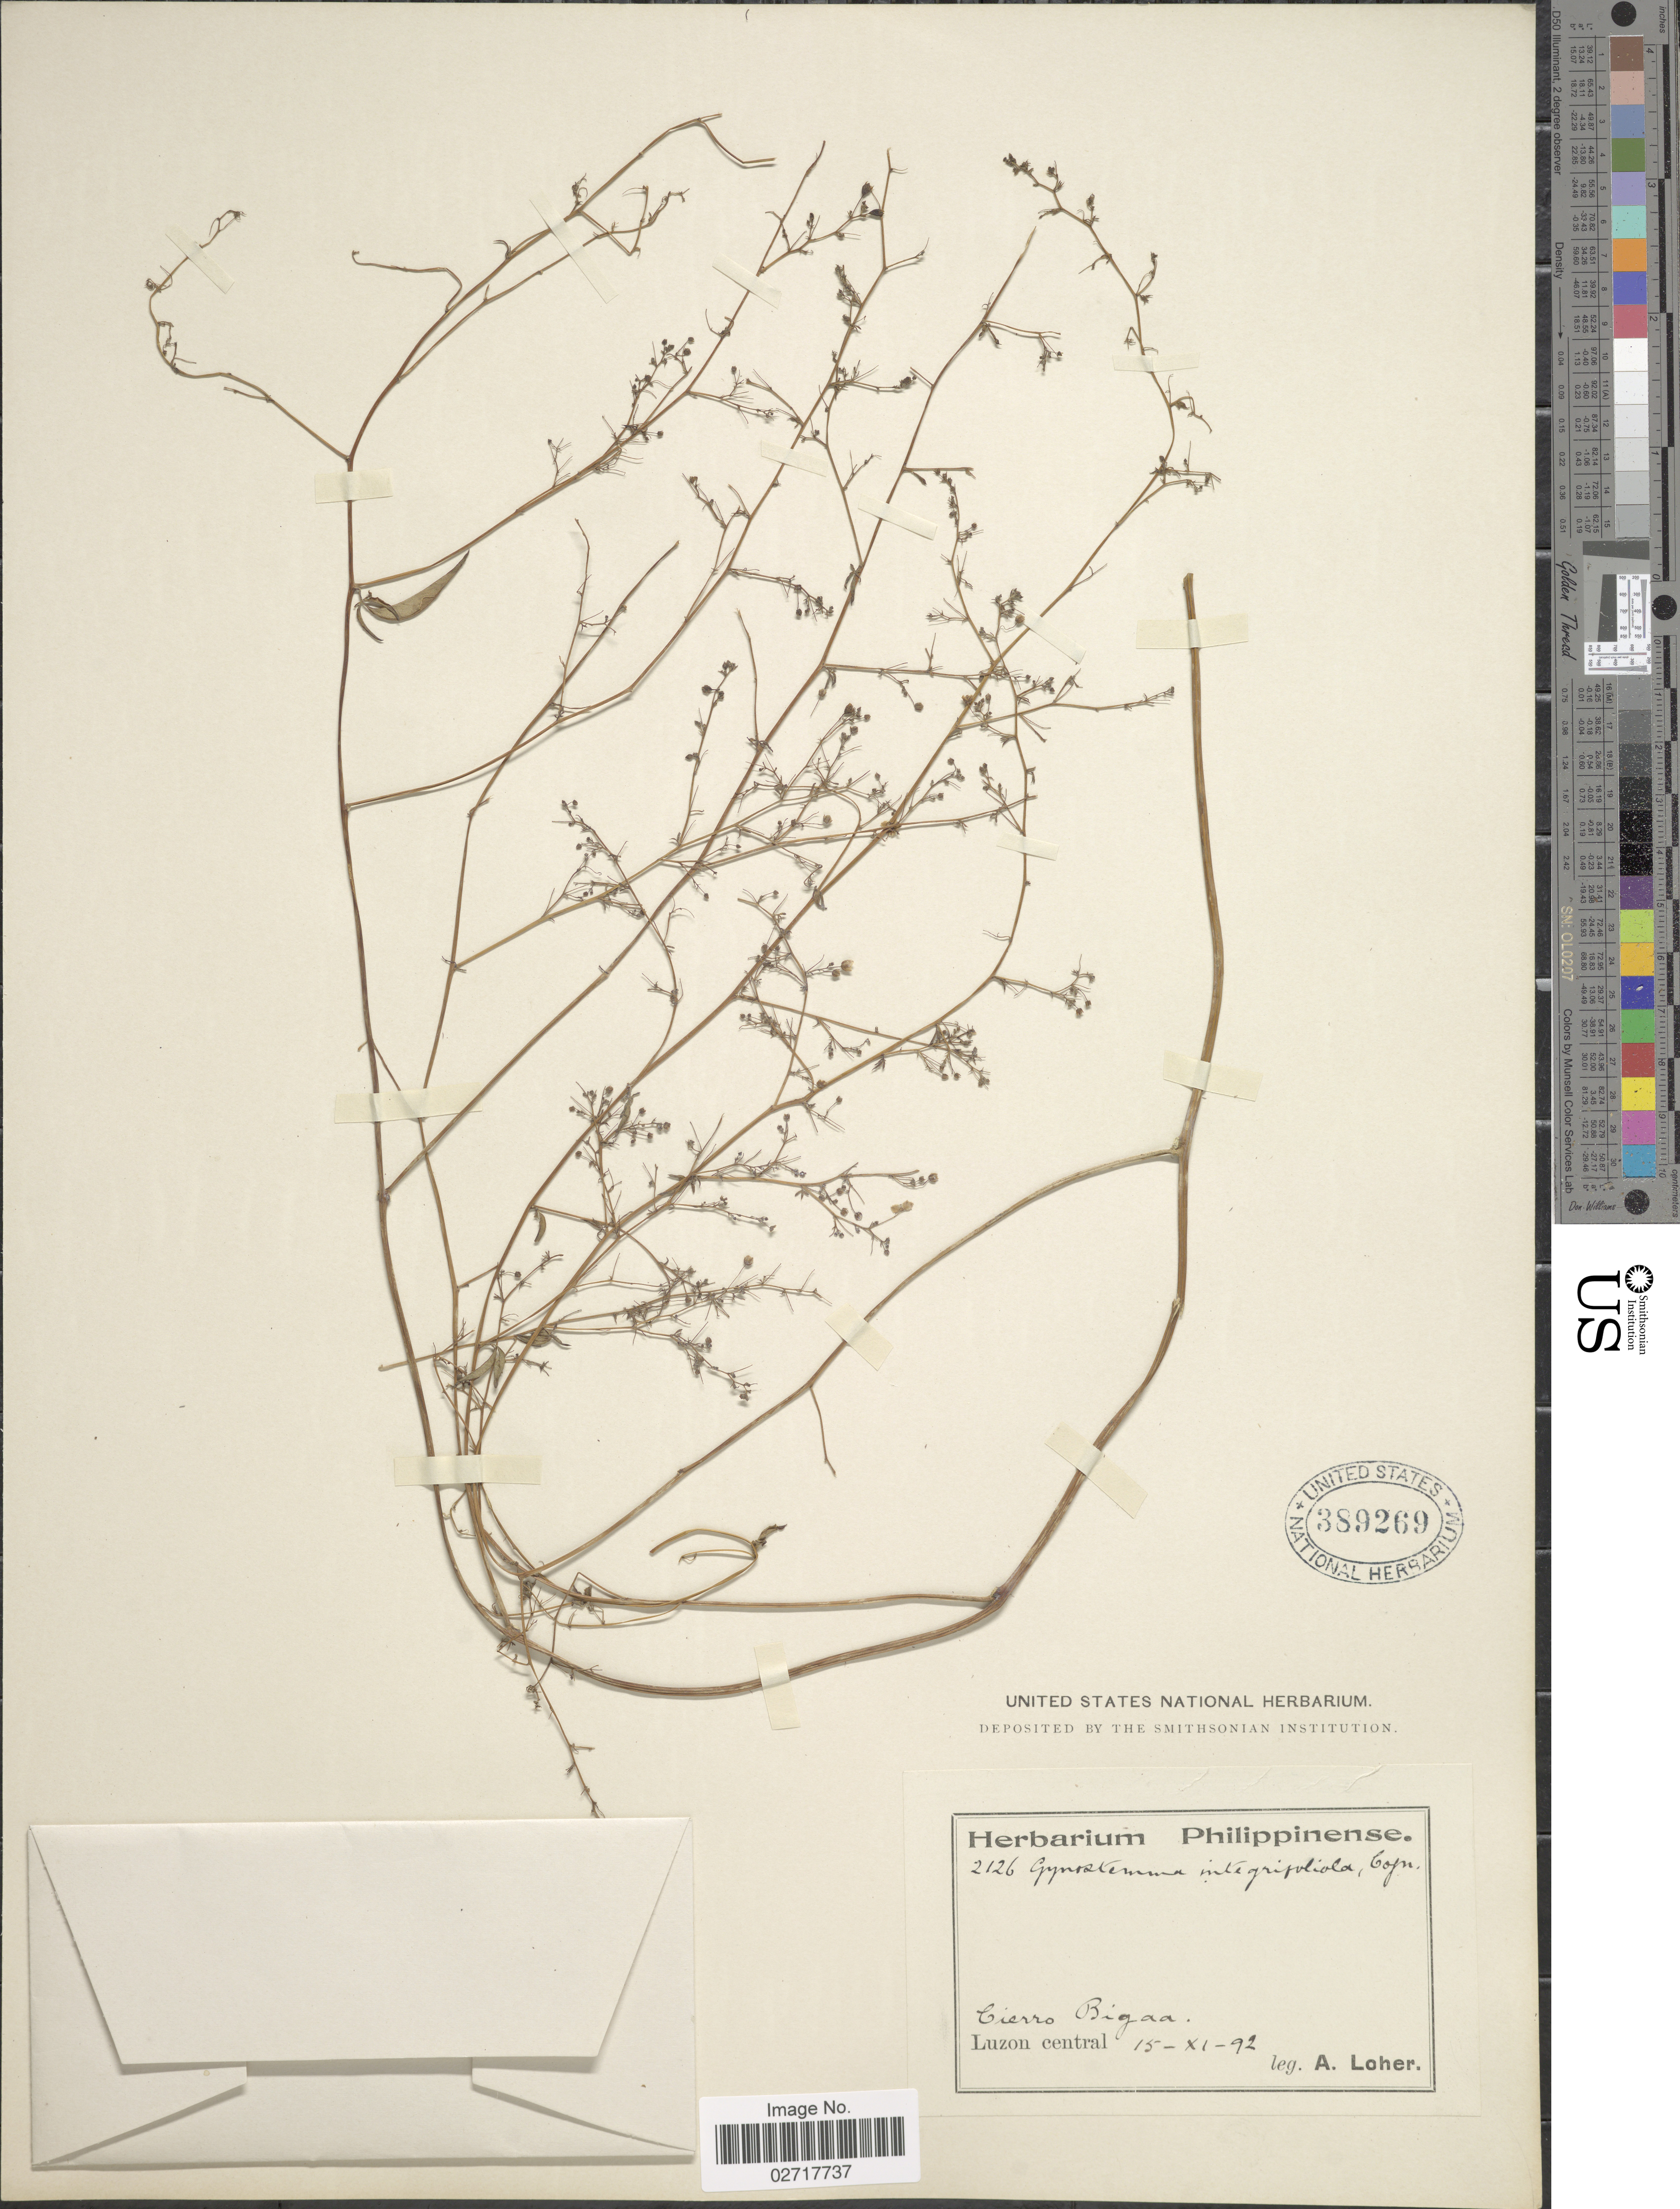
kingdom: Plantae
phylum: Tracheophyta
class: Magnoliopsida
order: Cucurbitales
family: Cucurbitaceae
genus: Neoalsomitra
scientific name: Neoalsomitra clavigera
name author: (M. Roem.) Hutch.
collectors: A. Loher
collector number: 2126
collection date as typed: Transcribed d/m/y: 15/11/92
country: Philippines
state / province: Central Luzon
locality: Cierro Bigaa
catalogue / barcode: US 289369